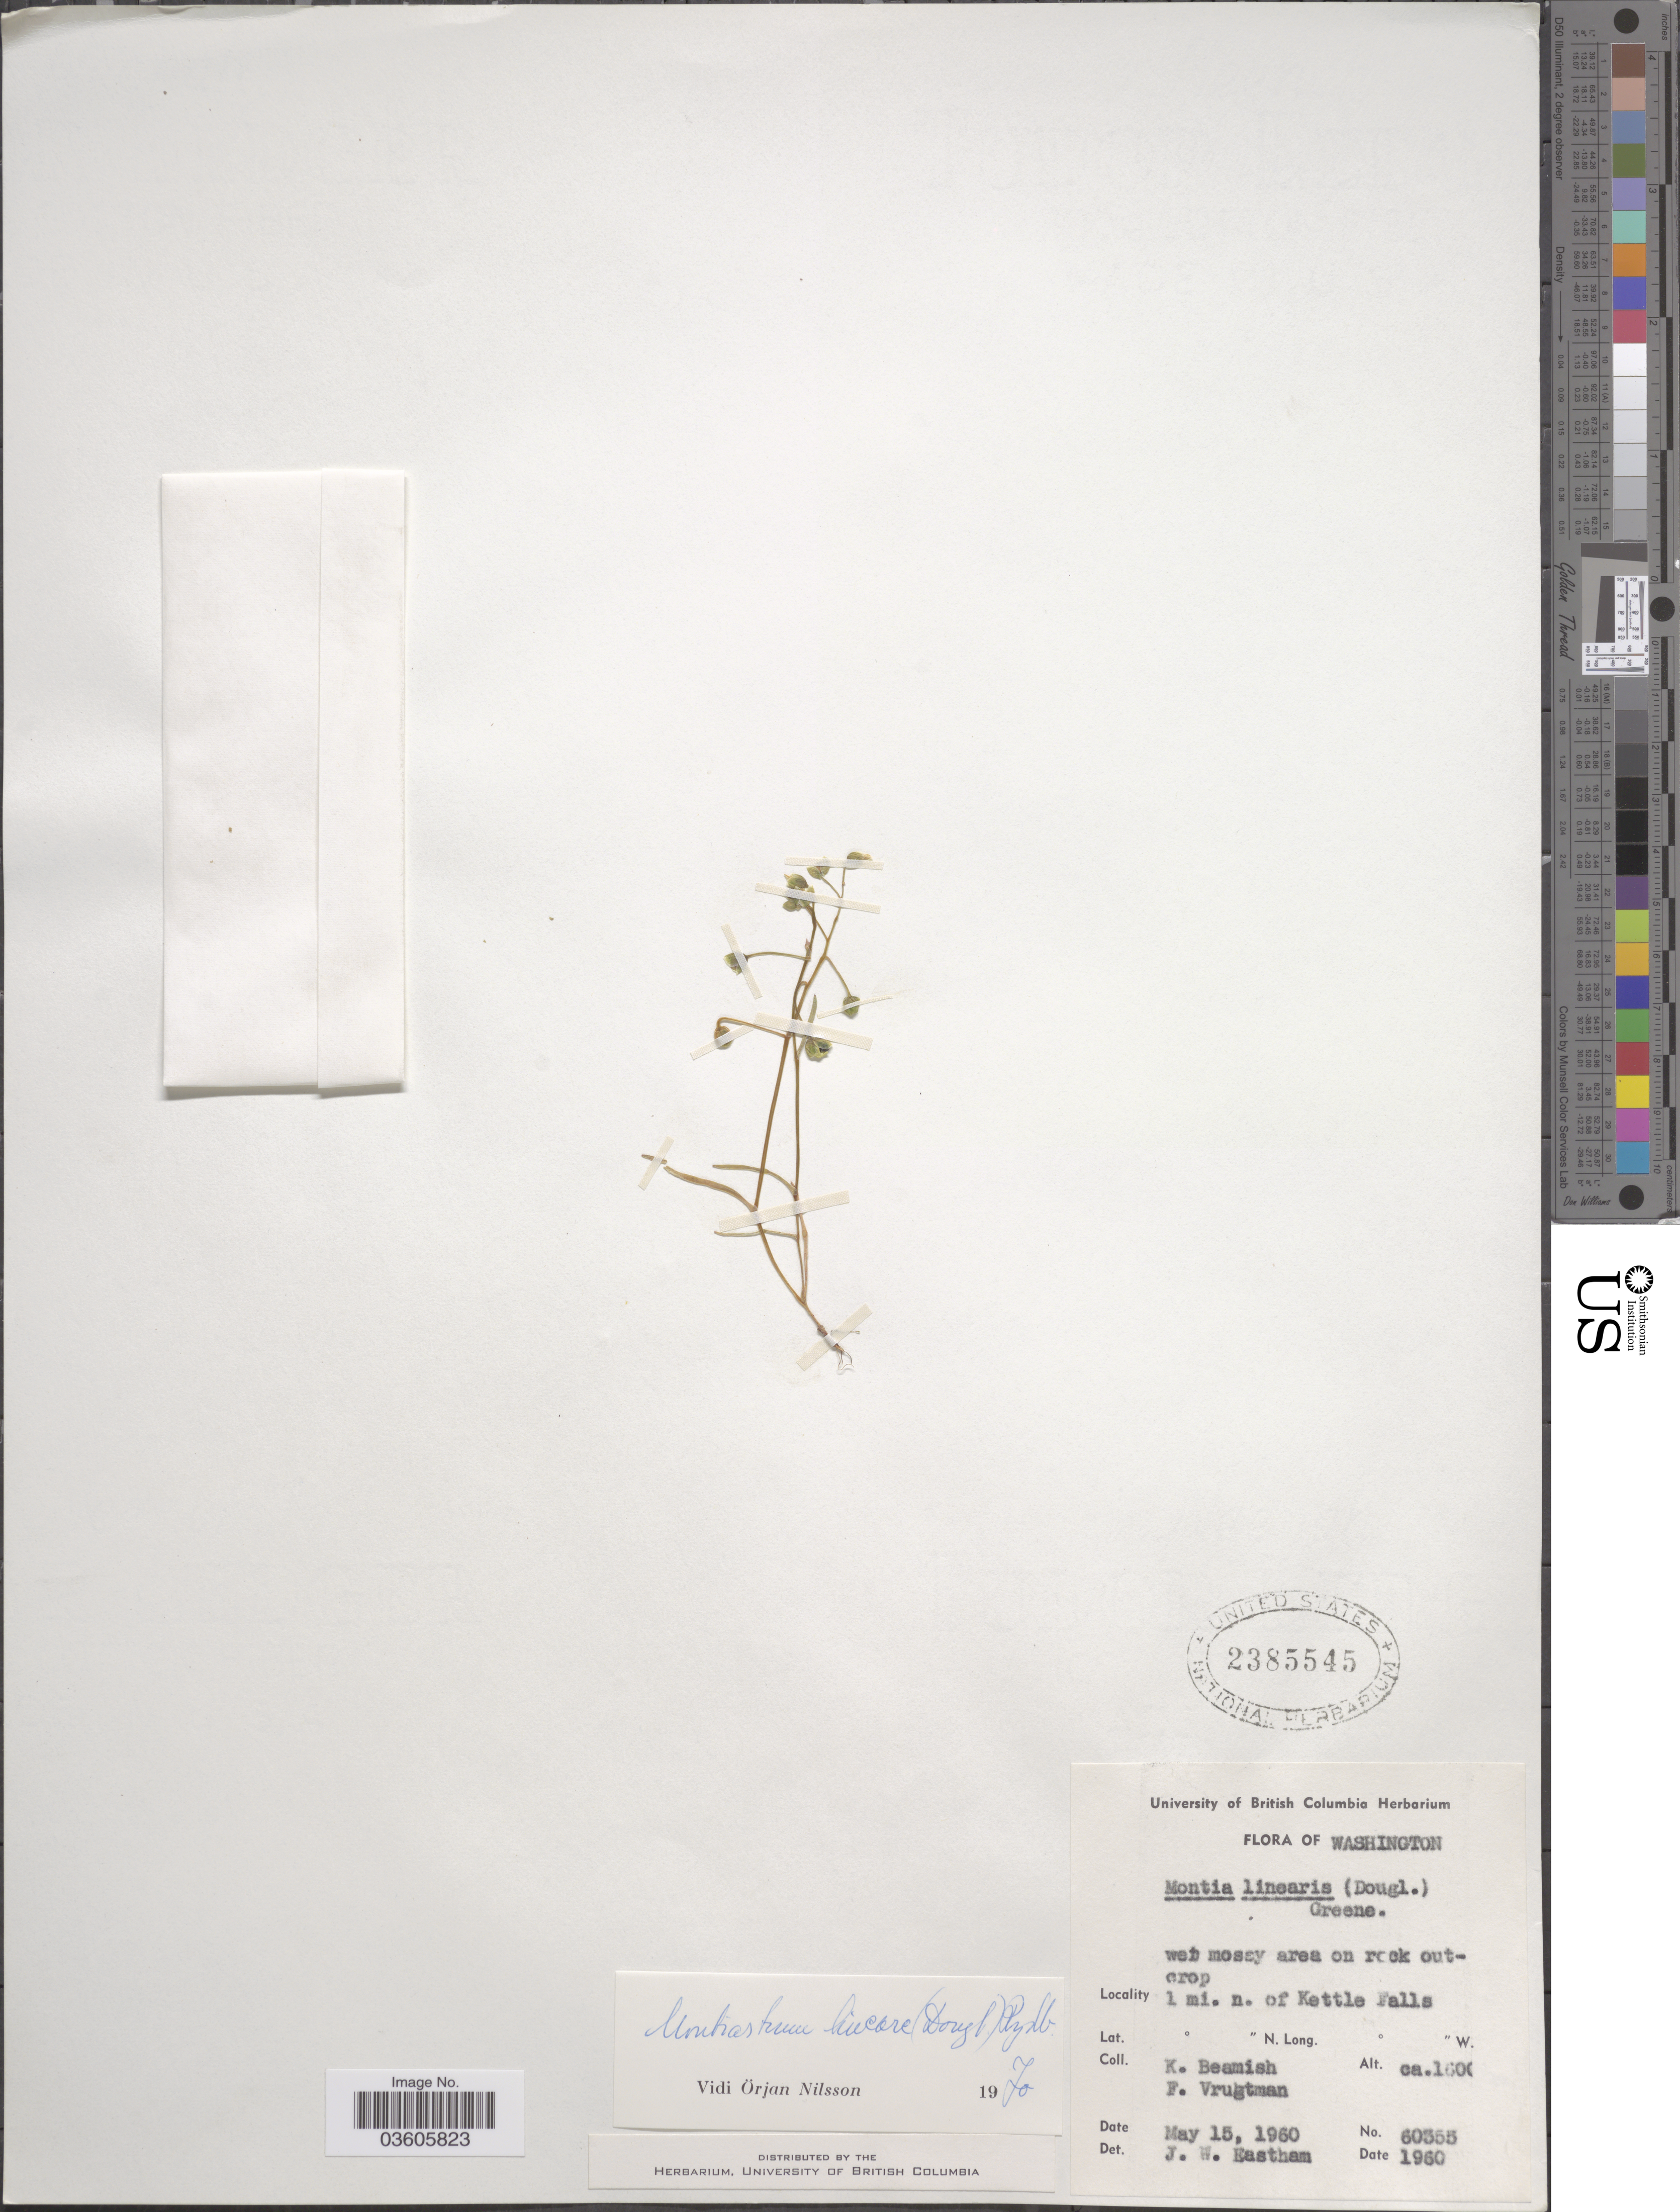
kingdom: Plantae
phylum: Tracheophyta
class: Magnoliopsida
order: Caryophyllales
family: Montiaceae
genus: Montia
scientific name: Montia linearis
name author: (Douglas) Greene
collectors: K. Beamish & F. Vrugtman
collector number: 60353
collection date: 1960-05-15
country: United States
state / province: Washington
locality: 1 mi. n. of Kettle Falls.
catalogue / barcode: US 2385545